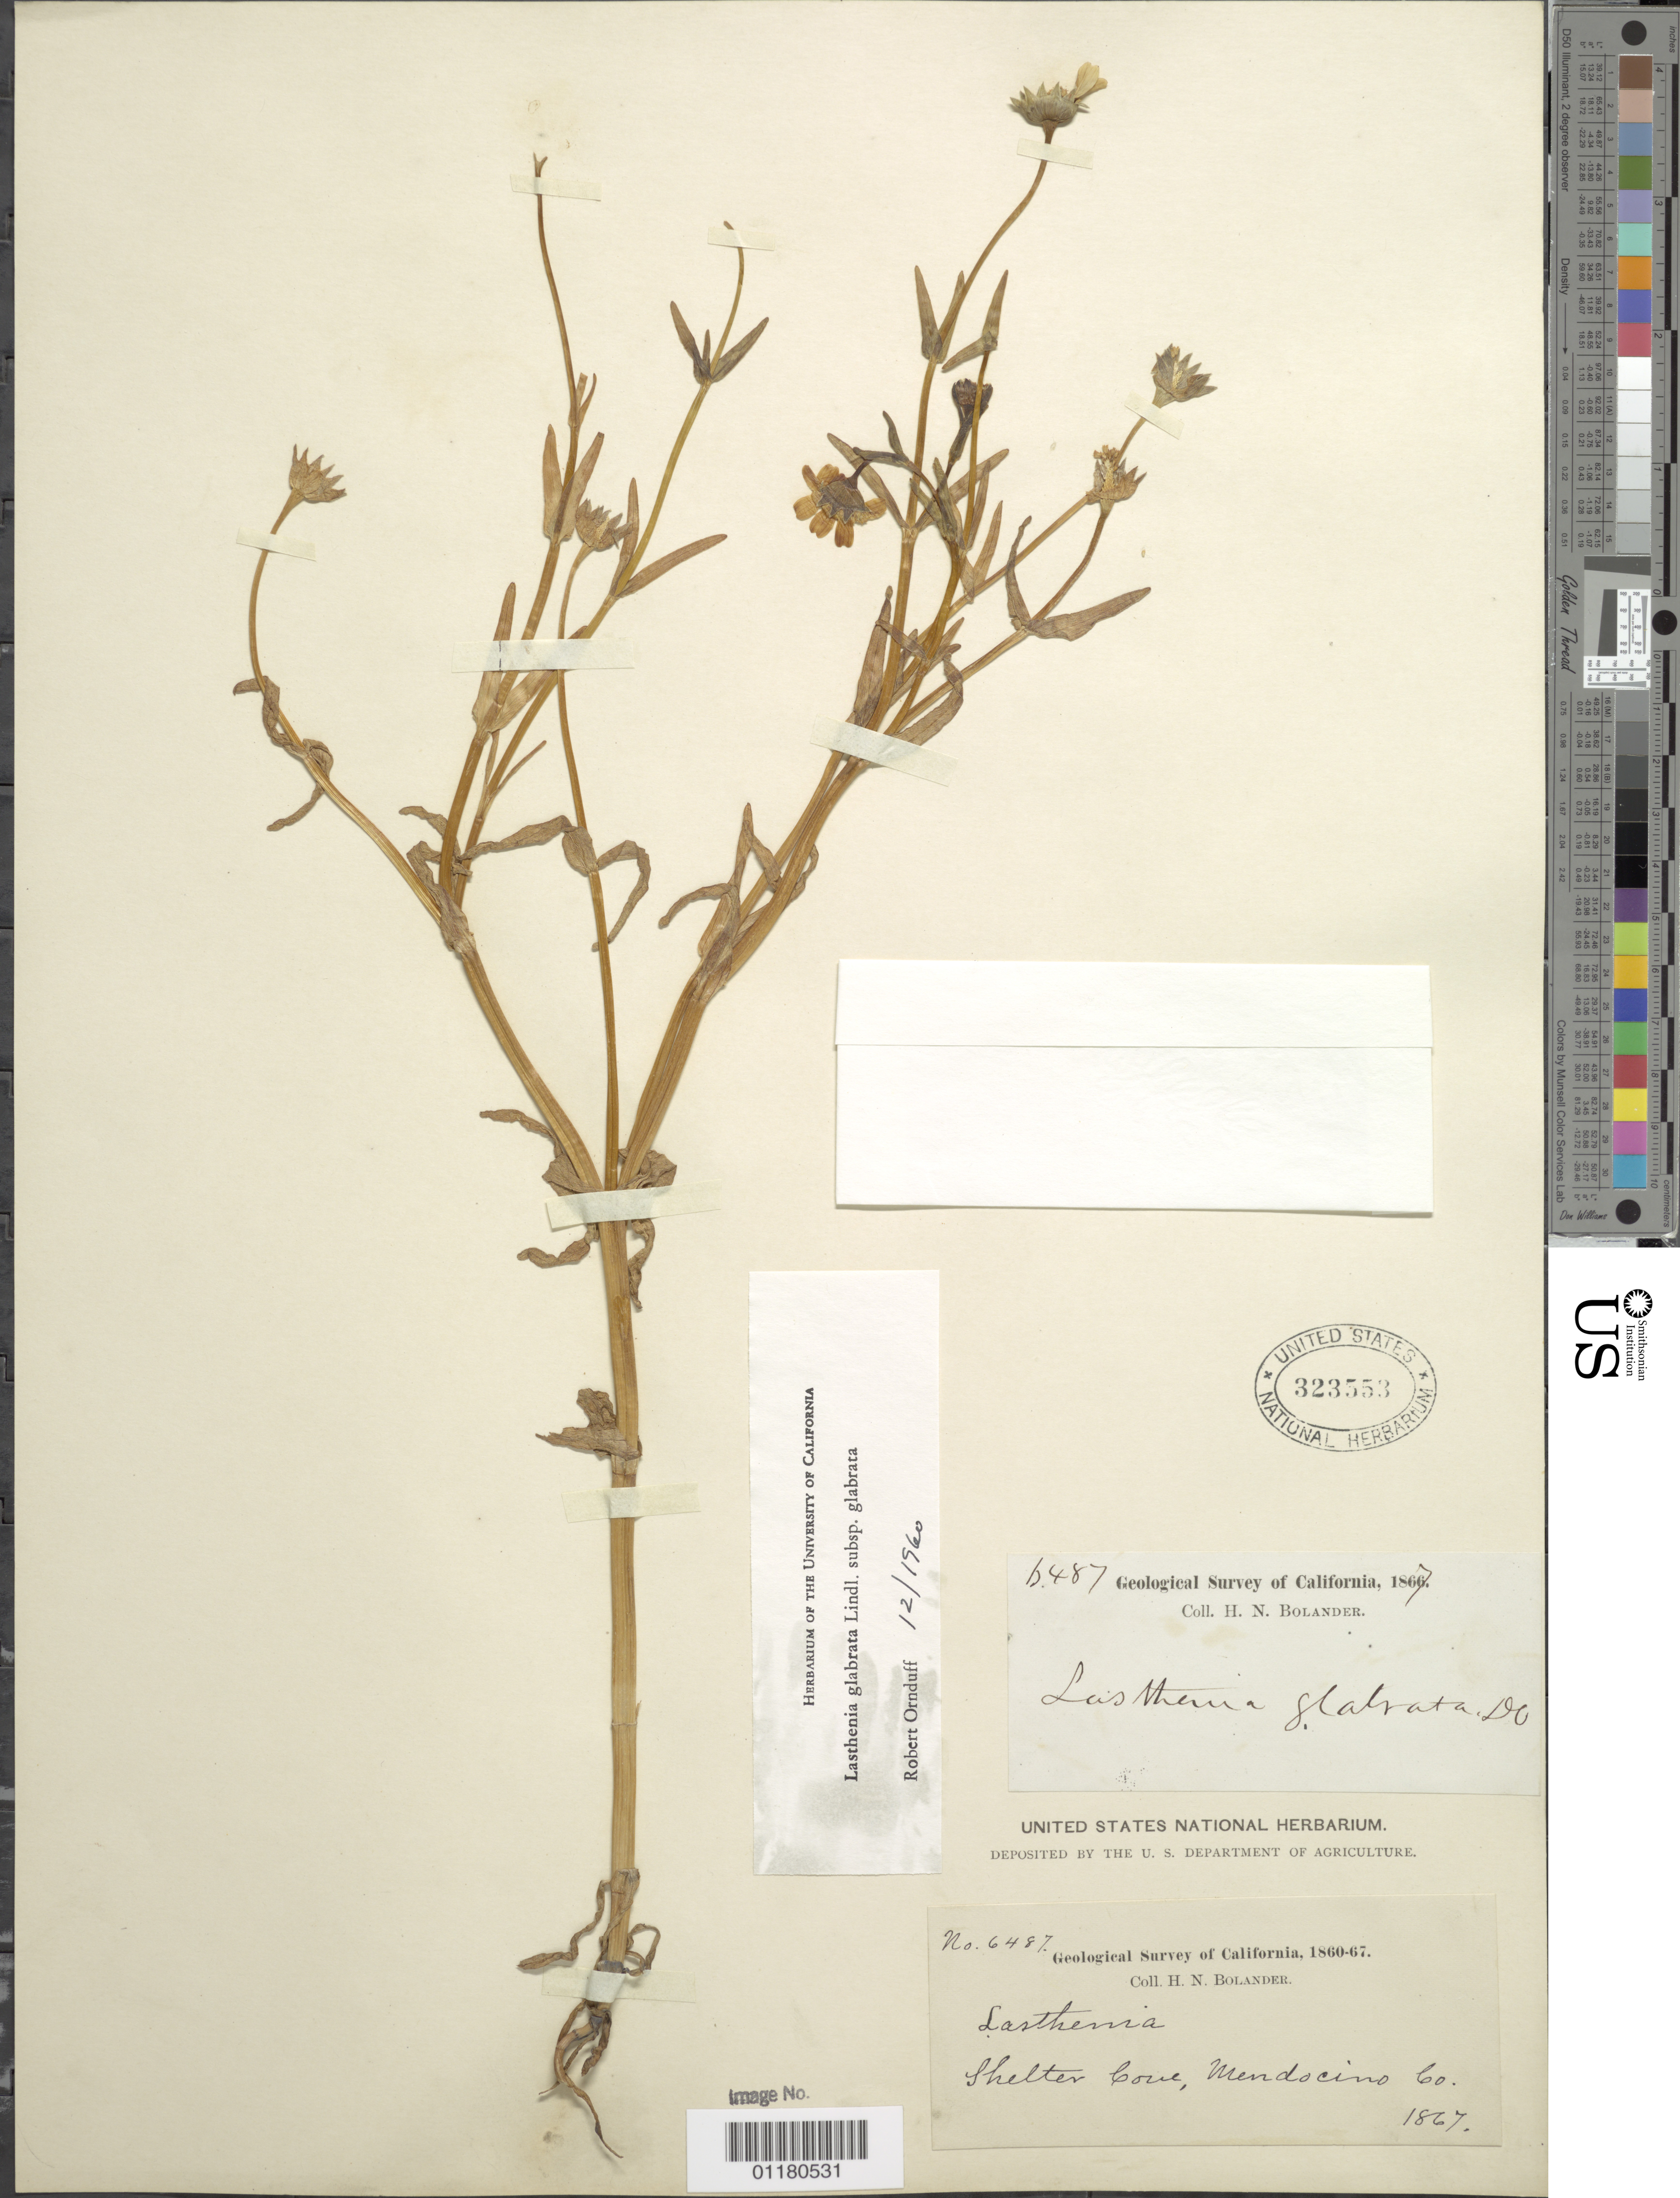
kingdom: Plantae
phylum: Tracheophyta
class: Magnoliopsida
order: Asterales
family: Asteraceae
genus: Lasthenia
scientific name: Lasthenia glabrata subsp. glabrata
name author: Lindl.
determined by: Ornduff, R.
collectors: H. Bolander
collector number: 6487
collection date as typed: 1867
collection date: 1867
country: United States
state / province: California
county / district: Mendocino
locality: Shelter Cove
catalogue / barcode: US 323553